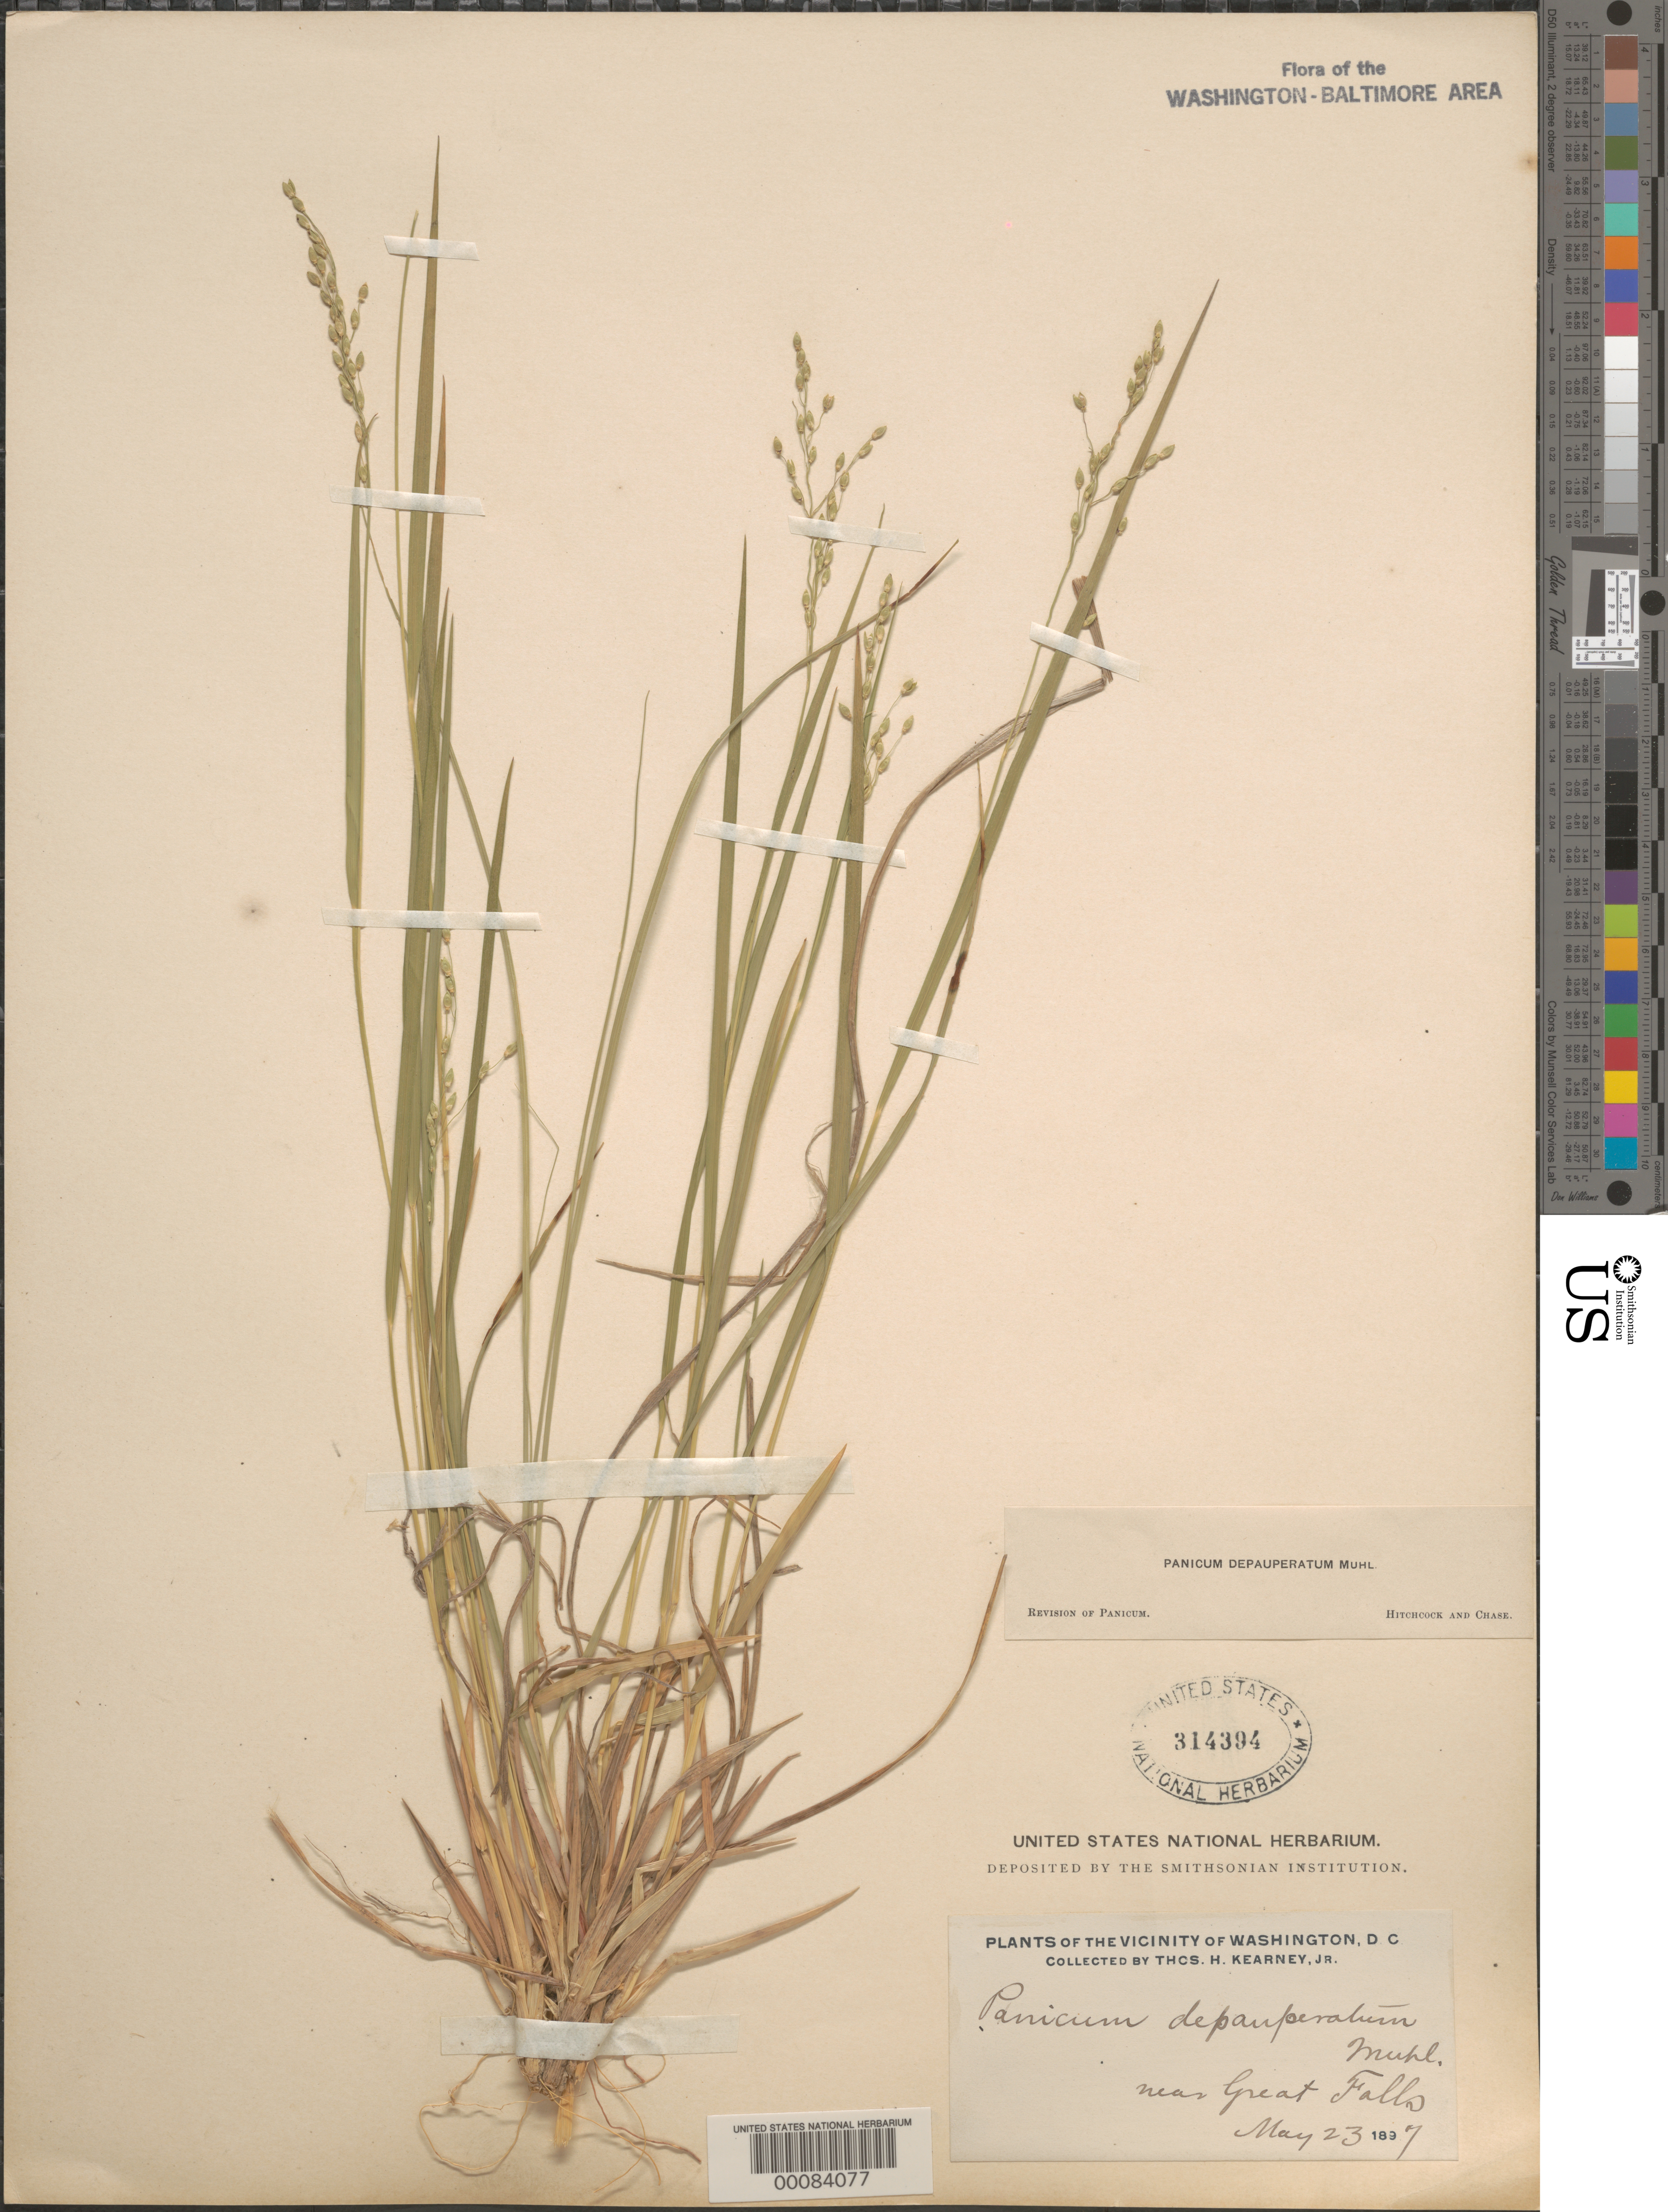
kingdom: Plantae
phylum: Tracheophyta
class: Liliopsida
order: Poales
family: Poaceae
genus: Dichanthelium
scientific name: Dichanthelium depauperatum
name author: (Muhl.) Gould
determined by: Hitchcock, A. S.; Chase, [M.] A.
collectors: T. H. Kearney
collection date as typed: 23 May 1897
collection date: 1897-05-23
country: United States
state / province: Virginia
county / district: Fairfax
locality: Great Falls C. and O. Canal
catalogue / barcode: US 314394